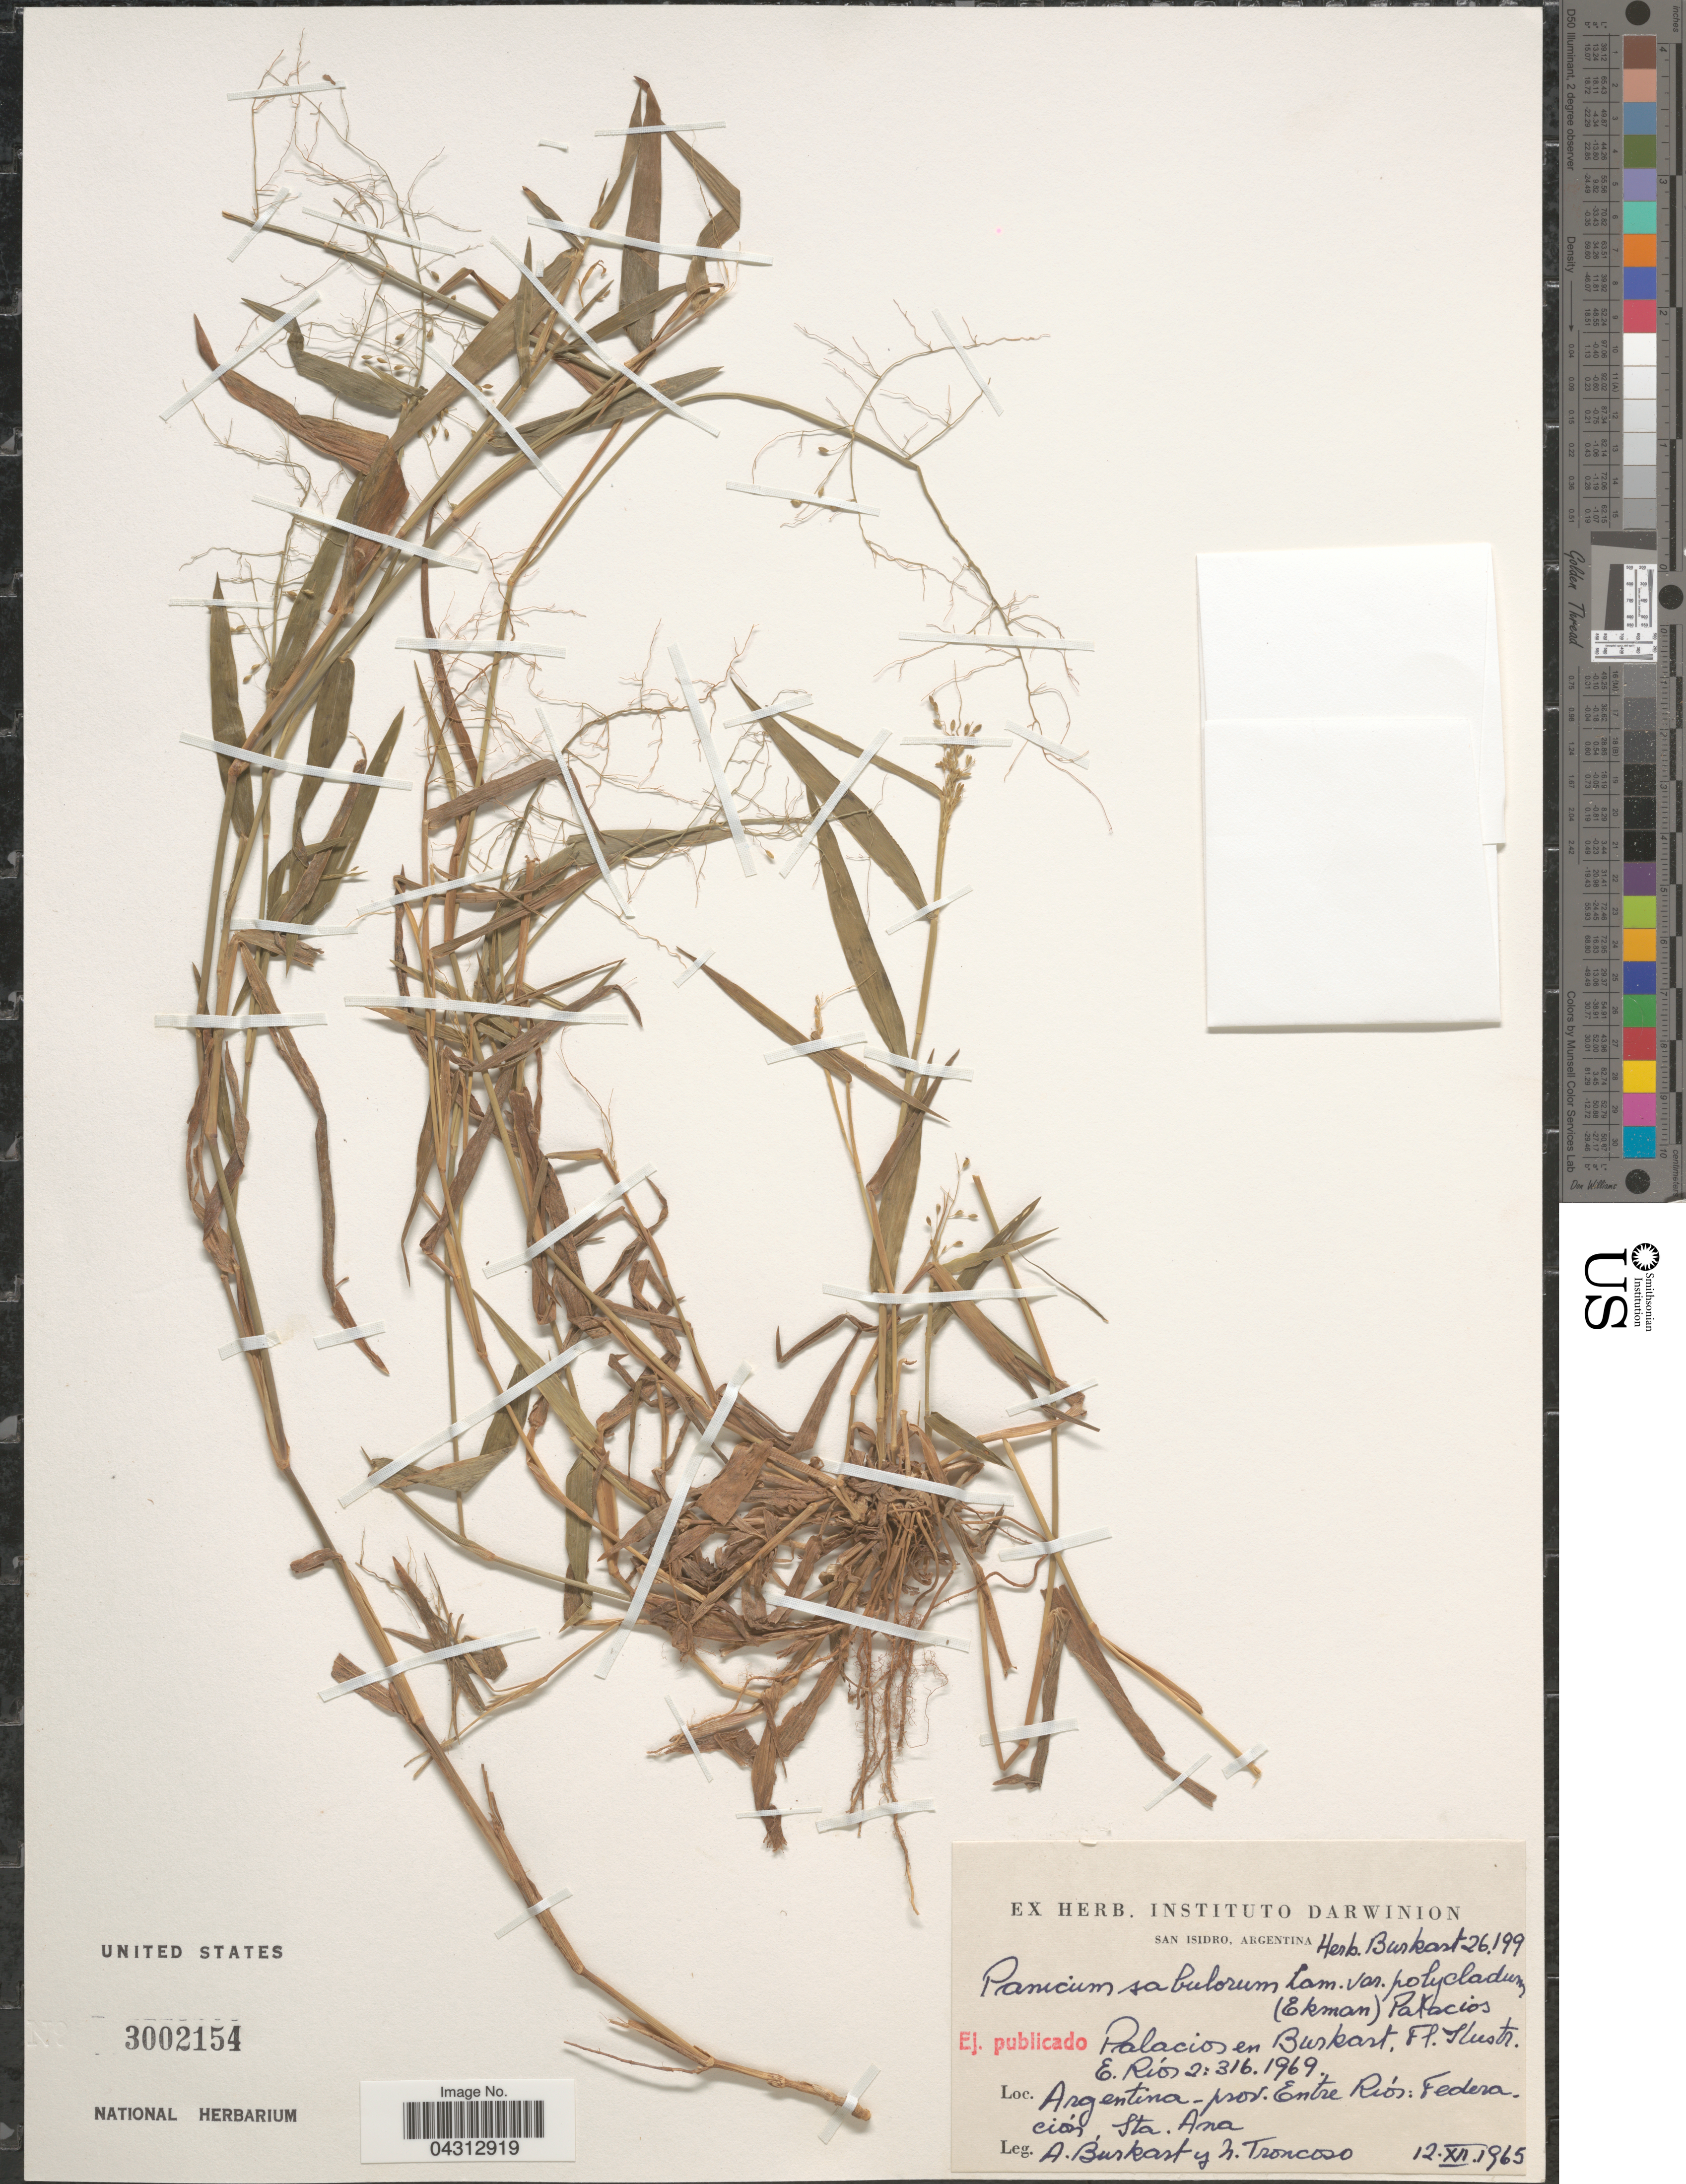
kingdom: Plantae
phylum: Tracheophyta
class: Liliopsida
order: Poales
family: Poaceae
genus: Dichanthelium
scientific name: Dichanthelium sabulorum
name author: (Lam.) Gould & C.A. Clark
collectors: A. E. Burkart & N. Troncoso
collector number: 26199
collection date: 1965-12-12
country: Argentina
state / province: Entre Rios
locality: Federación, Sta. Ana.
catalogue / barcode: US 3002154